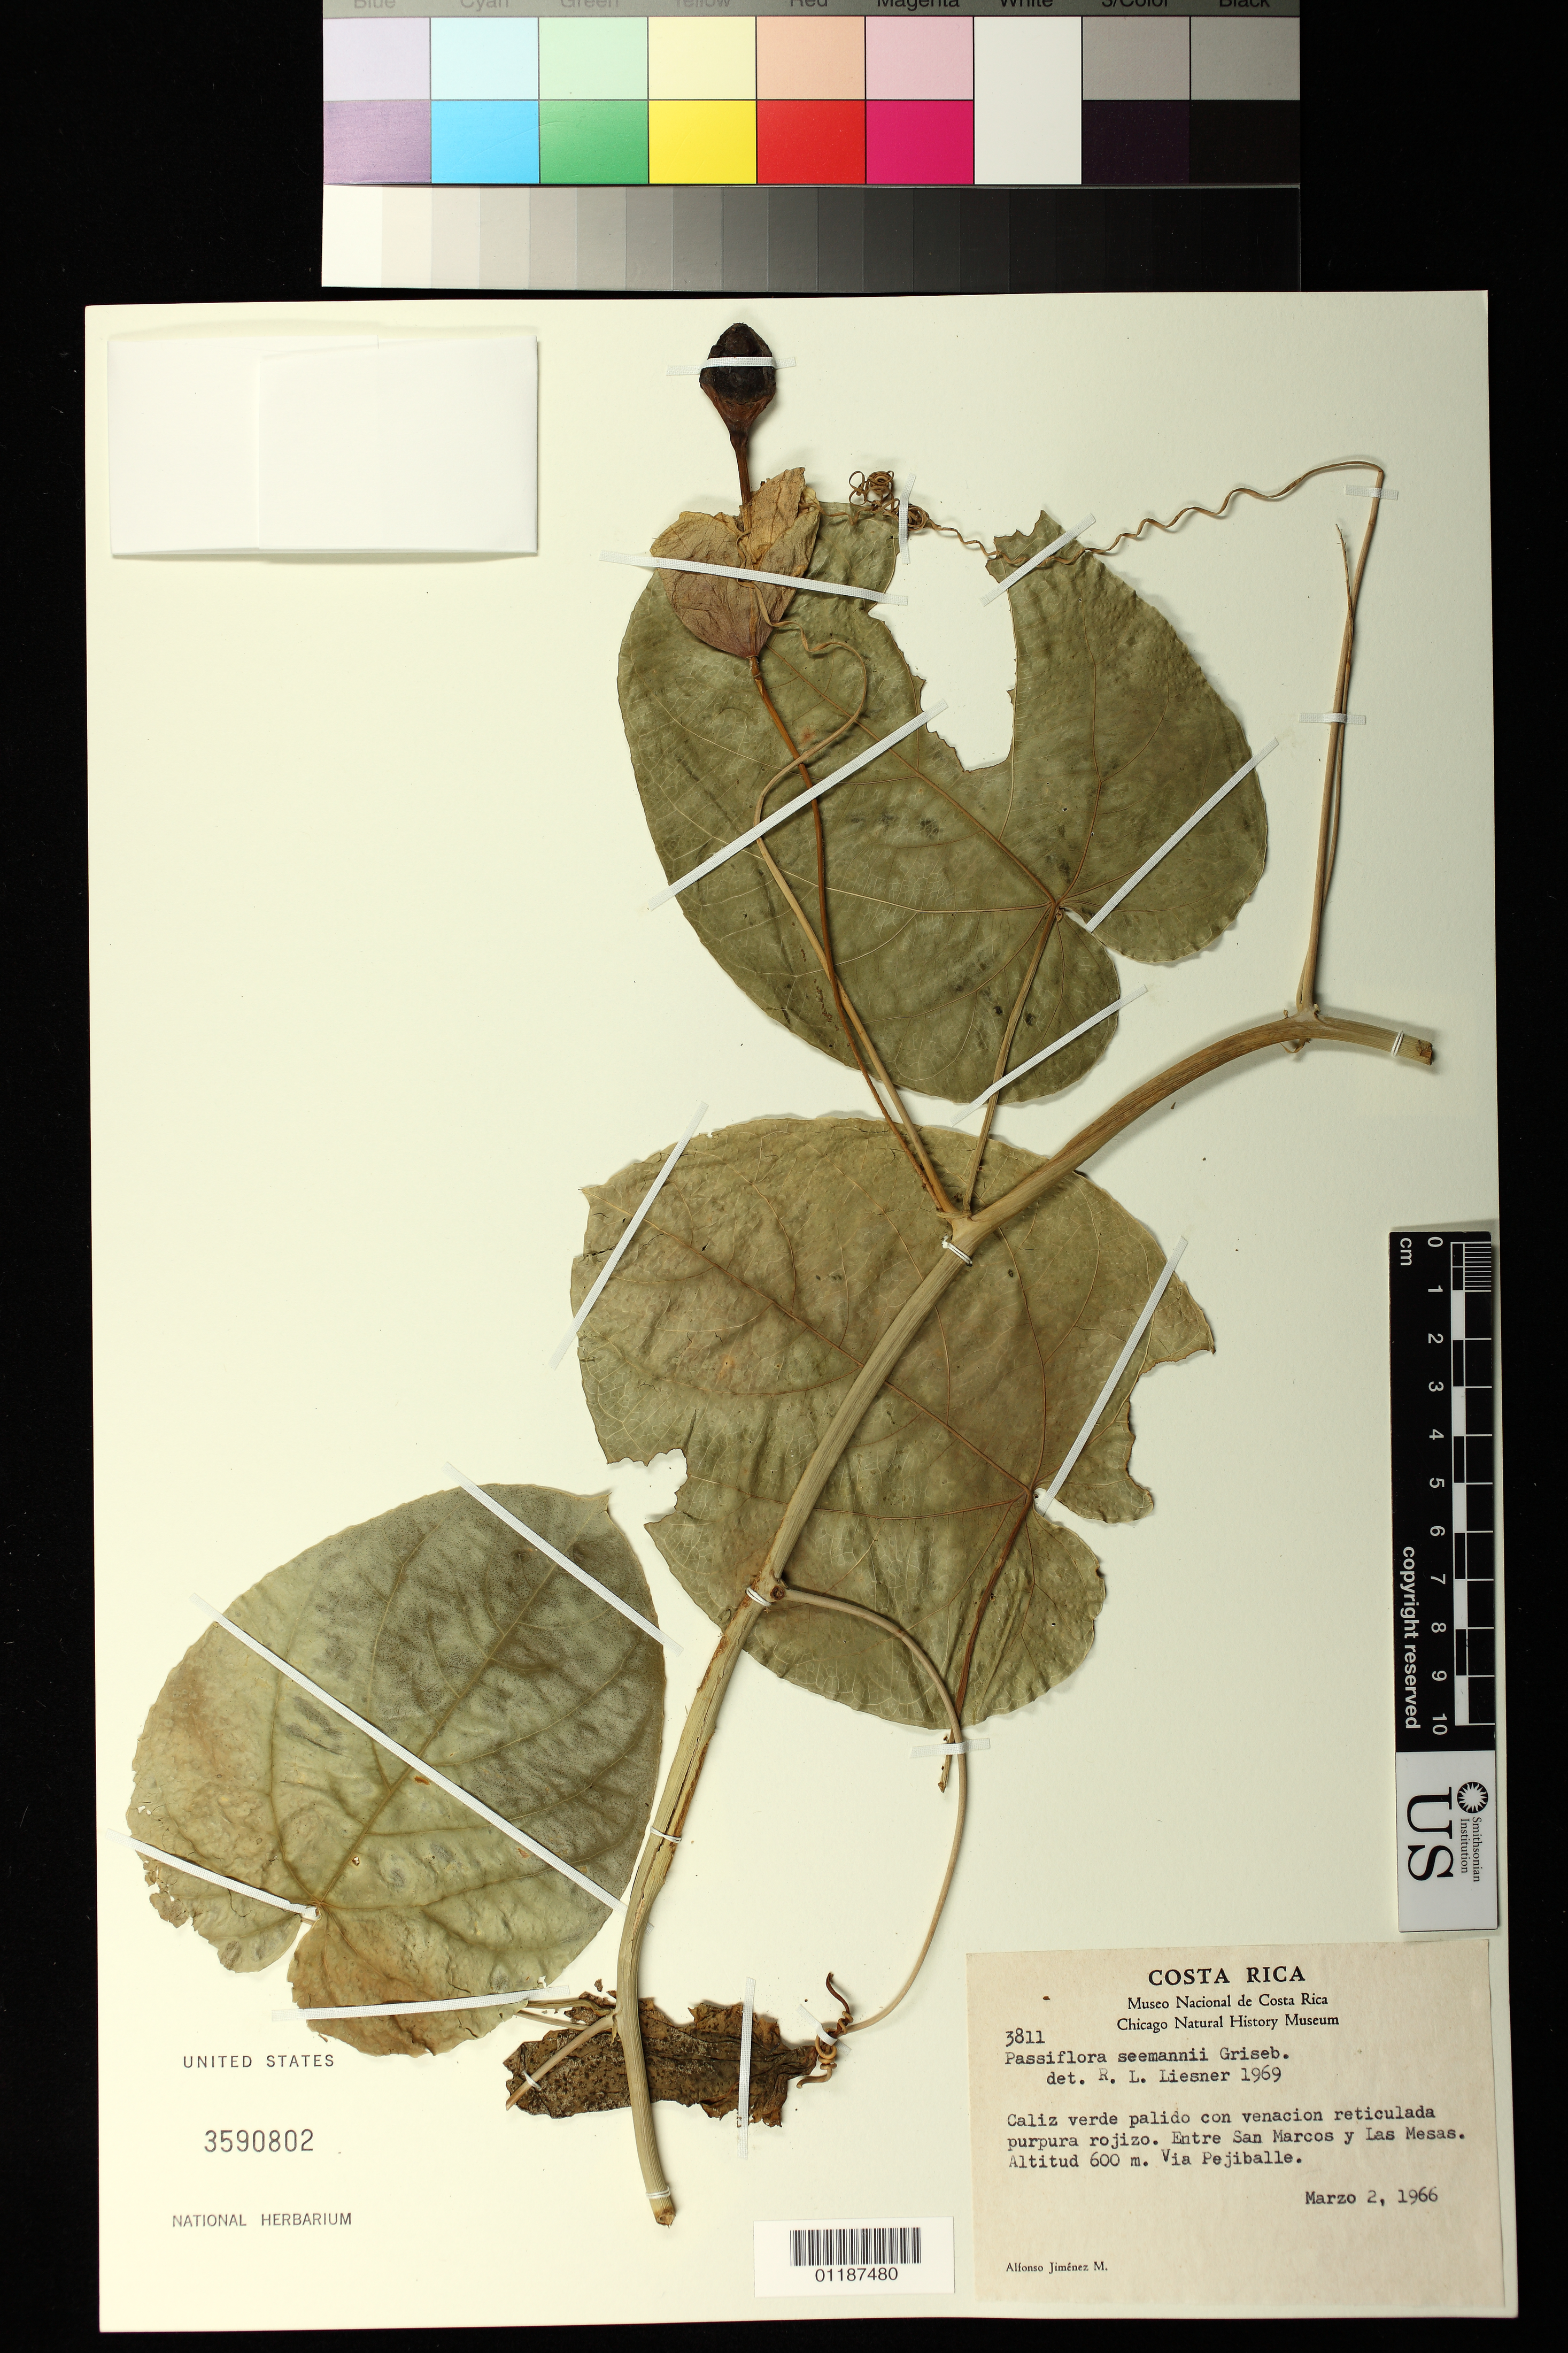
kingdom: Plantae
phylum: Tracheophyta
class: Magnoliopsida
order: Malpighiales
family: Passifloraceae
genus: Passiflora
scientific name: Passiflora seemannii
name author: Griseb.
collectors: A. Jiménez M.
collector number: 3811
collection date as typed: Mar 2 1966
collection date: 1966-03-02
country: Costa Rica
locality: Entre San Marcos y Las Mesas. Via Pejiballe.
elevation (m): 600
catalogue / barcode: US 3590802